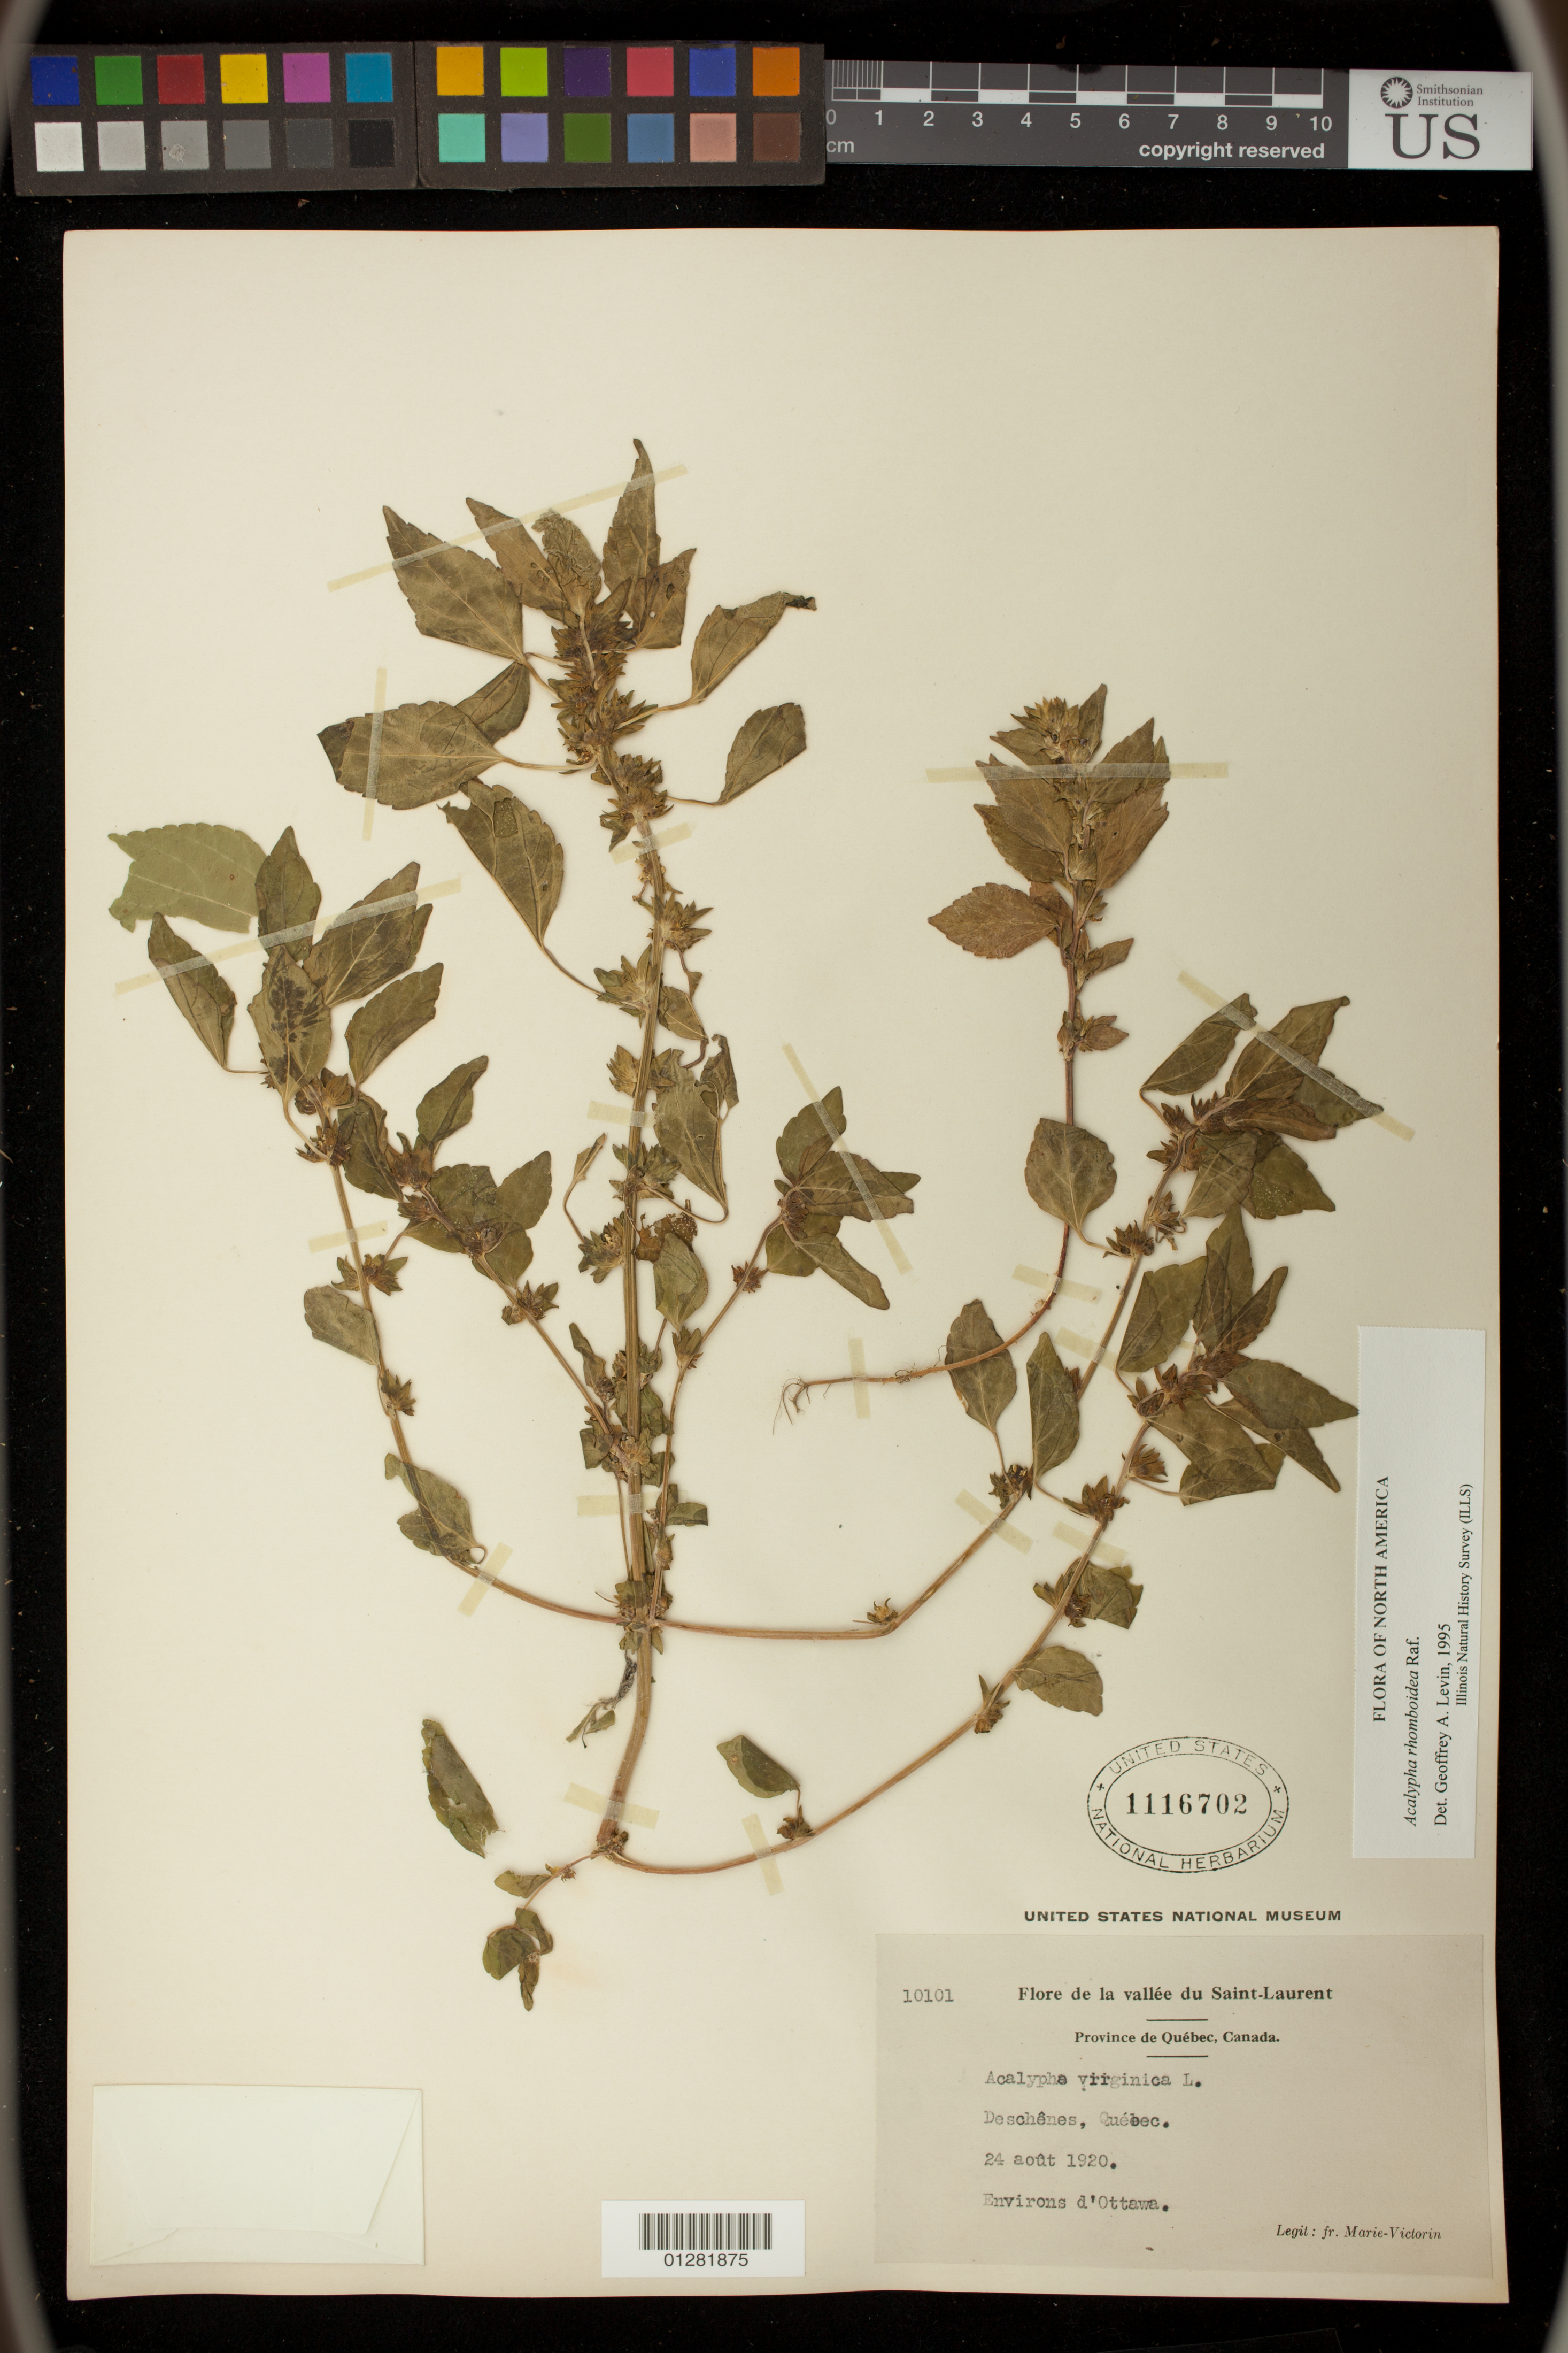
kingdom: Plantae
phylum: Tracheophyta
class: Magnoliopsida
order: Malpighiales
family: Euphorbiaceae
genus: Acalypha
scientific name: Acalypha rhomboidea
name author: Raf.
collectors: -. Marie-Victorin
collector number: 10101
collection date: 1920-08-24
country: Canada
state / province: Quebec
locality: Deschenes, Quebec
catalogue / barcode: US 1116702